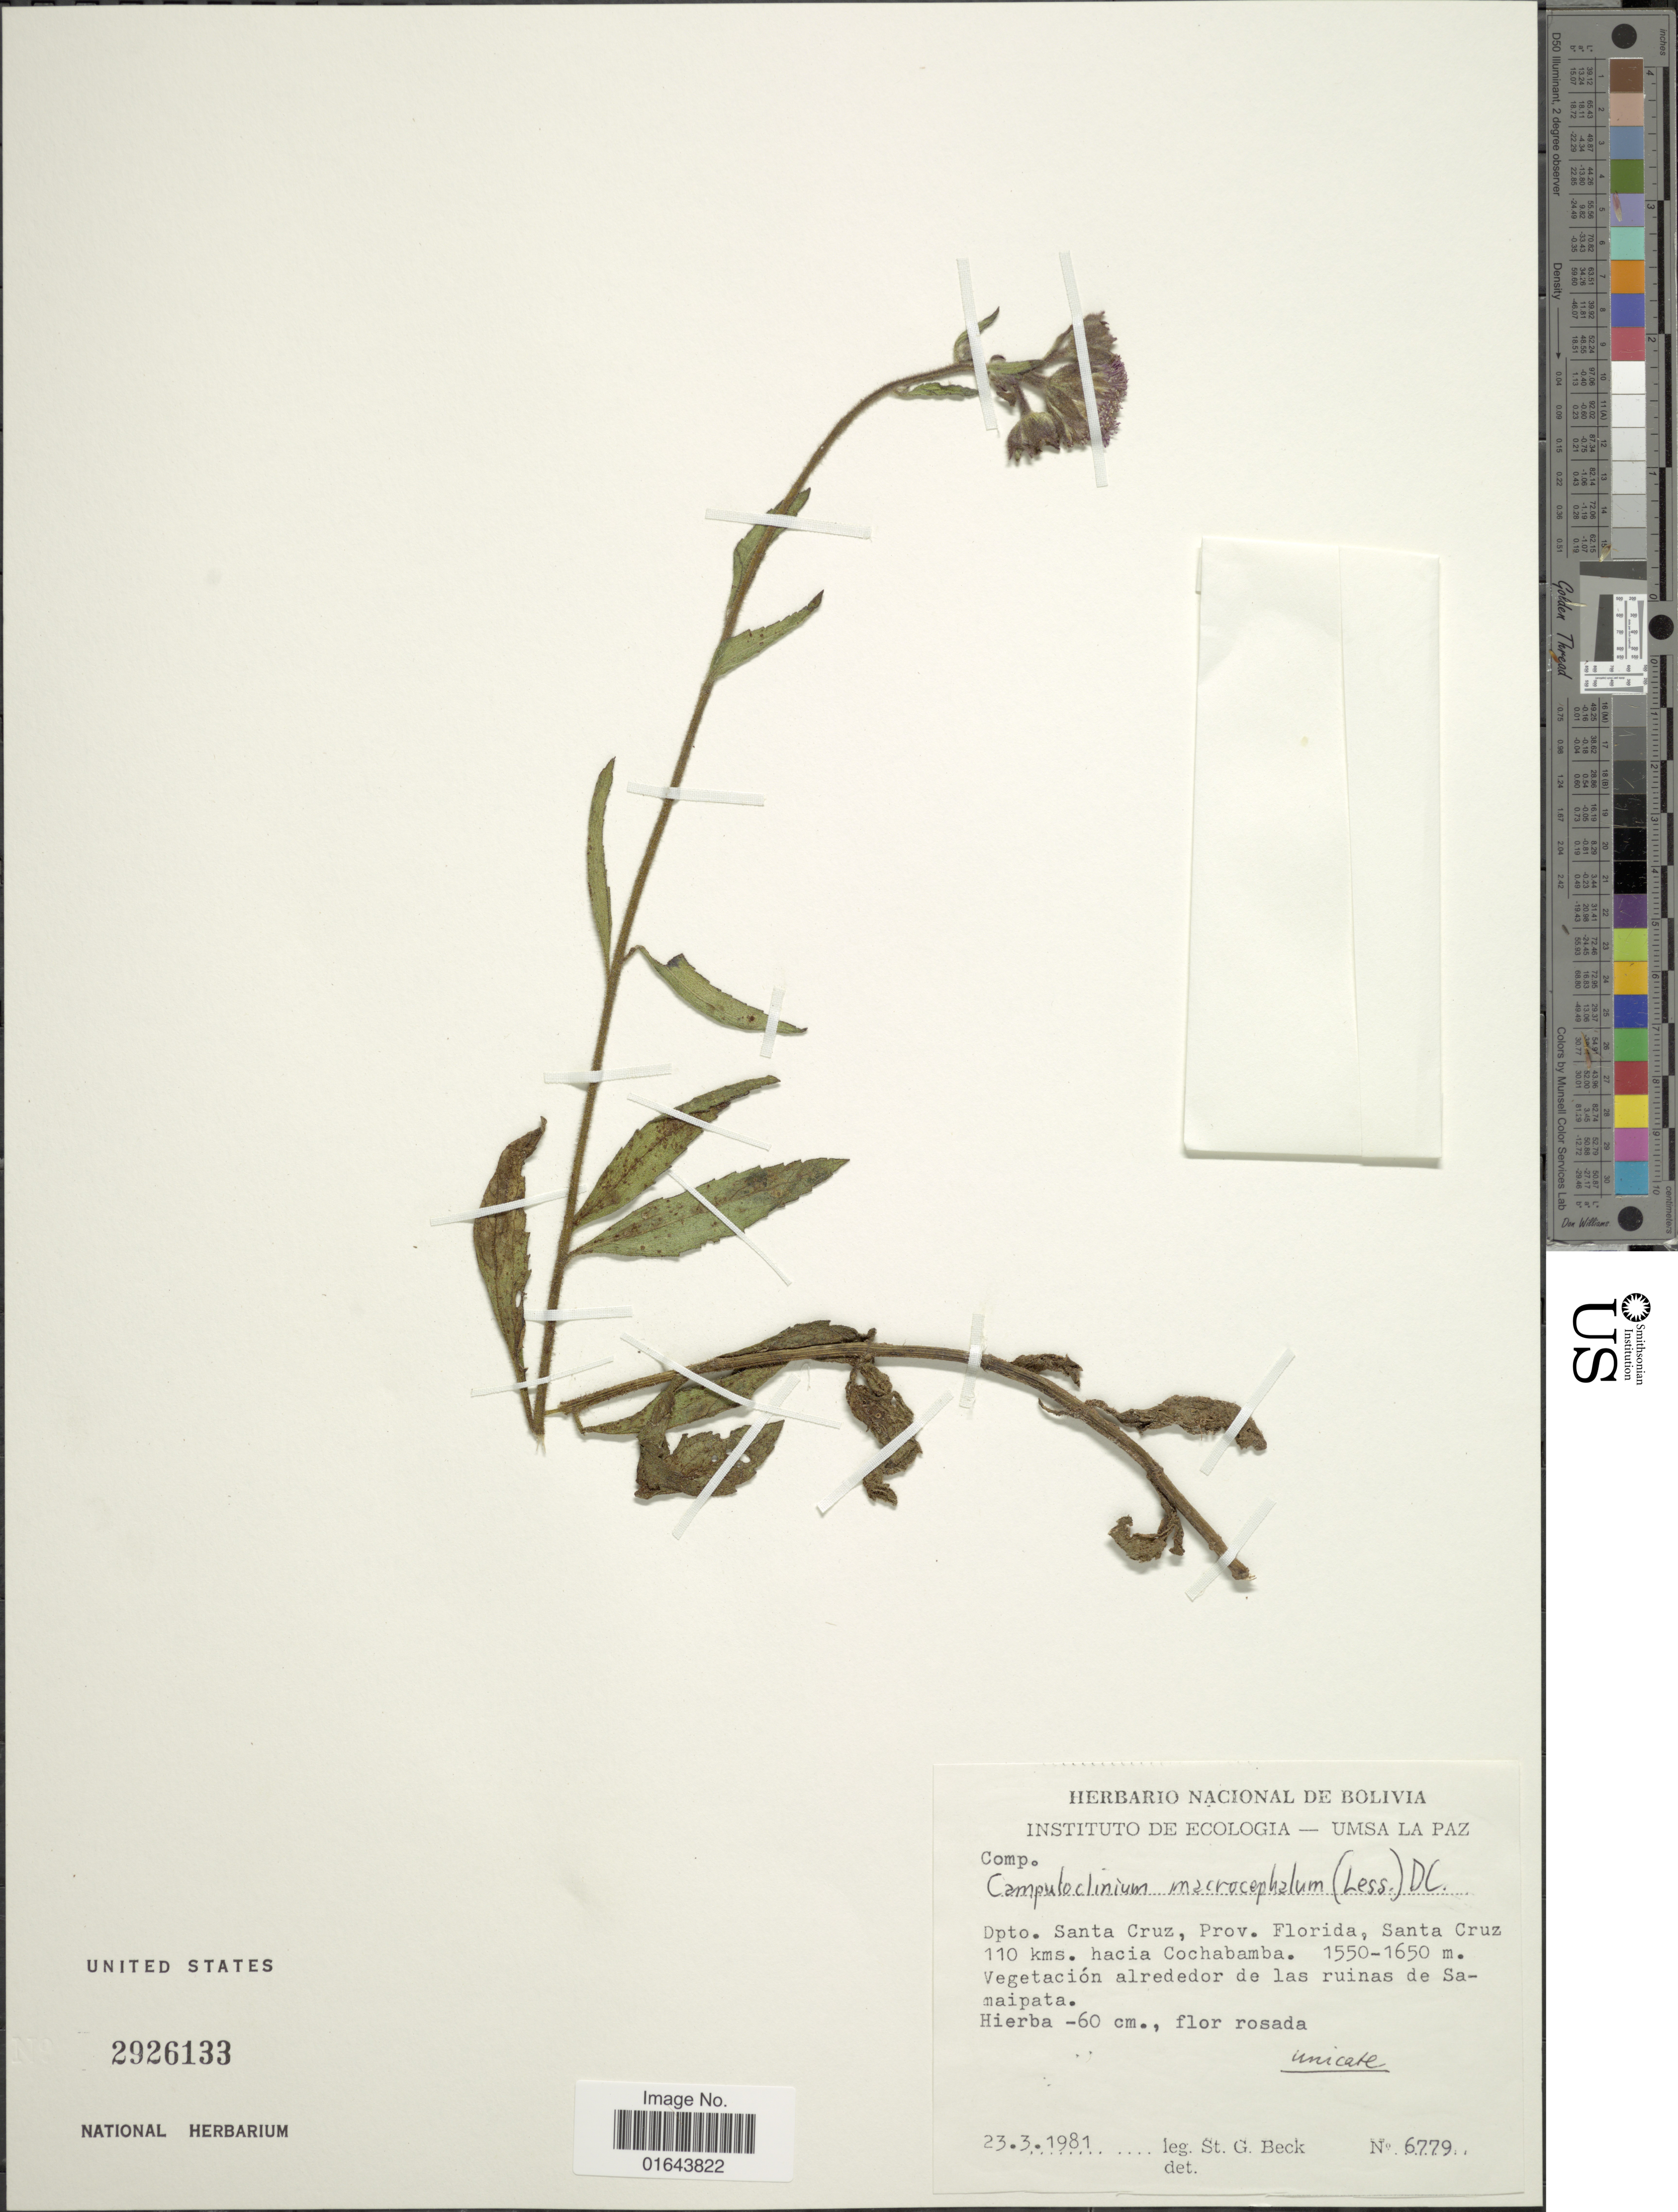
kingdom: Plantae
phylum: Tracheophyta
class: Magnoliopsida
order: Asterales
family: Asteraceae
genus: Campuloclinium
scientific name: Campuloclinium macrocephalum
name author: (Less.) DC.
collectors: S. G. Beck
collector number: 6779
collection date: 1981-03-23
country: Bolivia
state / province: Santa Cruz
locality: Dpto. Santa Cruz. Prov. Florida, Santa Cruz 110 kms. hacia Cochabamba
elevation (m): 1550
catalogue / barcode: US 2926133